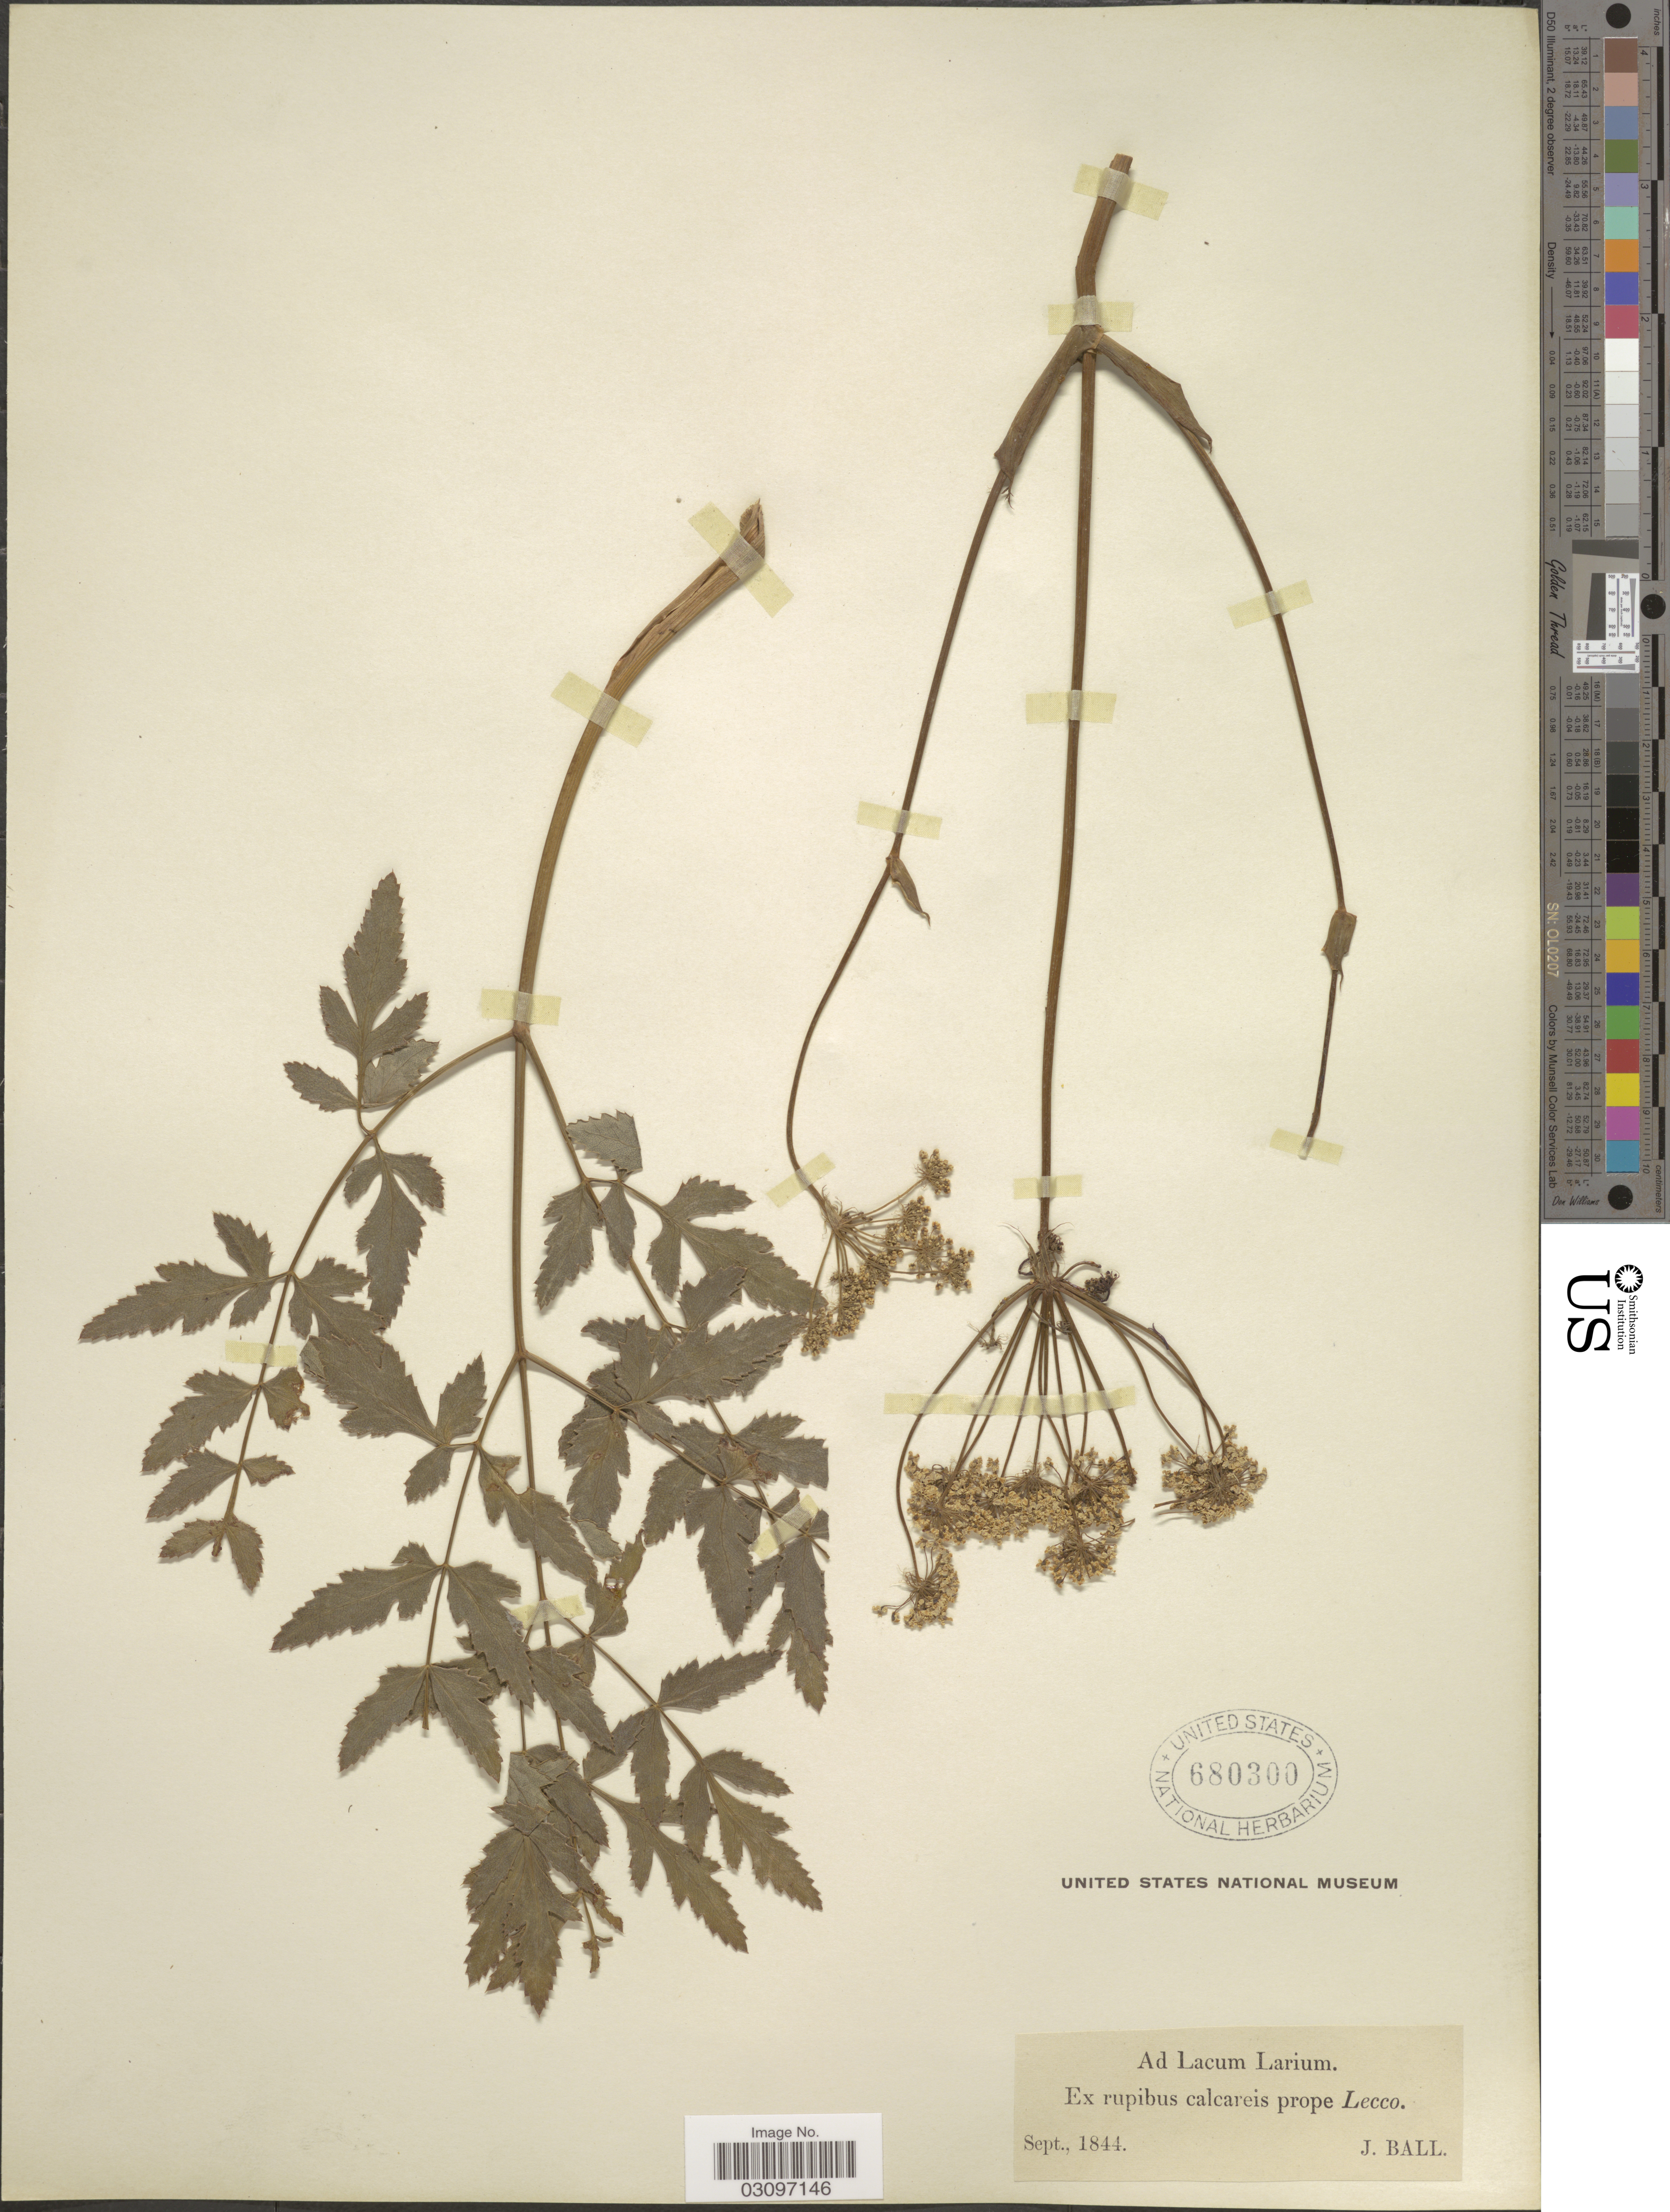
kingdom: Plantae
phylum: Tracheophyta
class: Magnoliopsida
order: Apiales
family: Apiaceae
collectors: J. Ball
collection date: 1844-09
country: Italy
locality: Ad Lacum Larium. Ex rupibus calcareis prope Lecco.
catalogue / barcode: US 680300